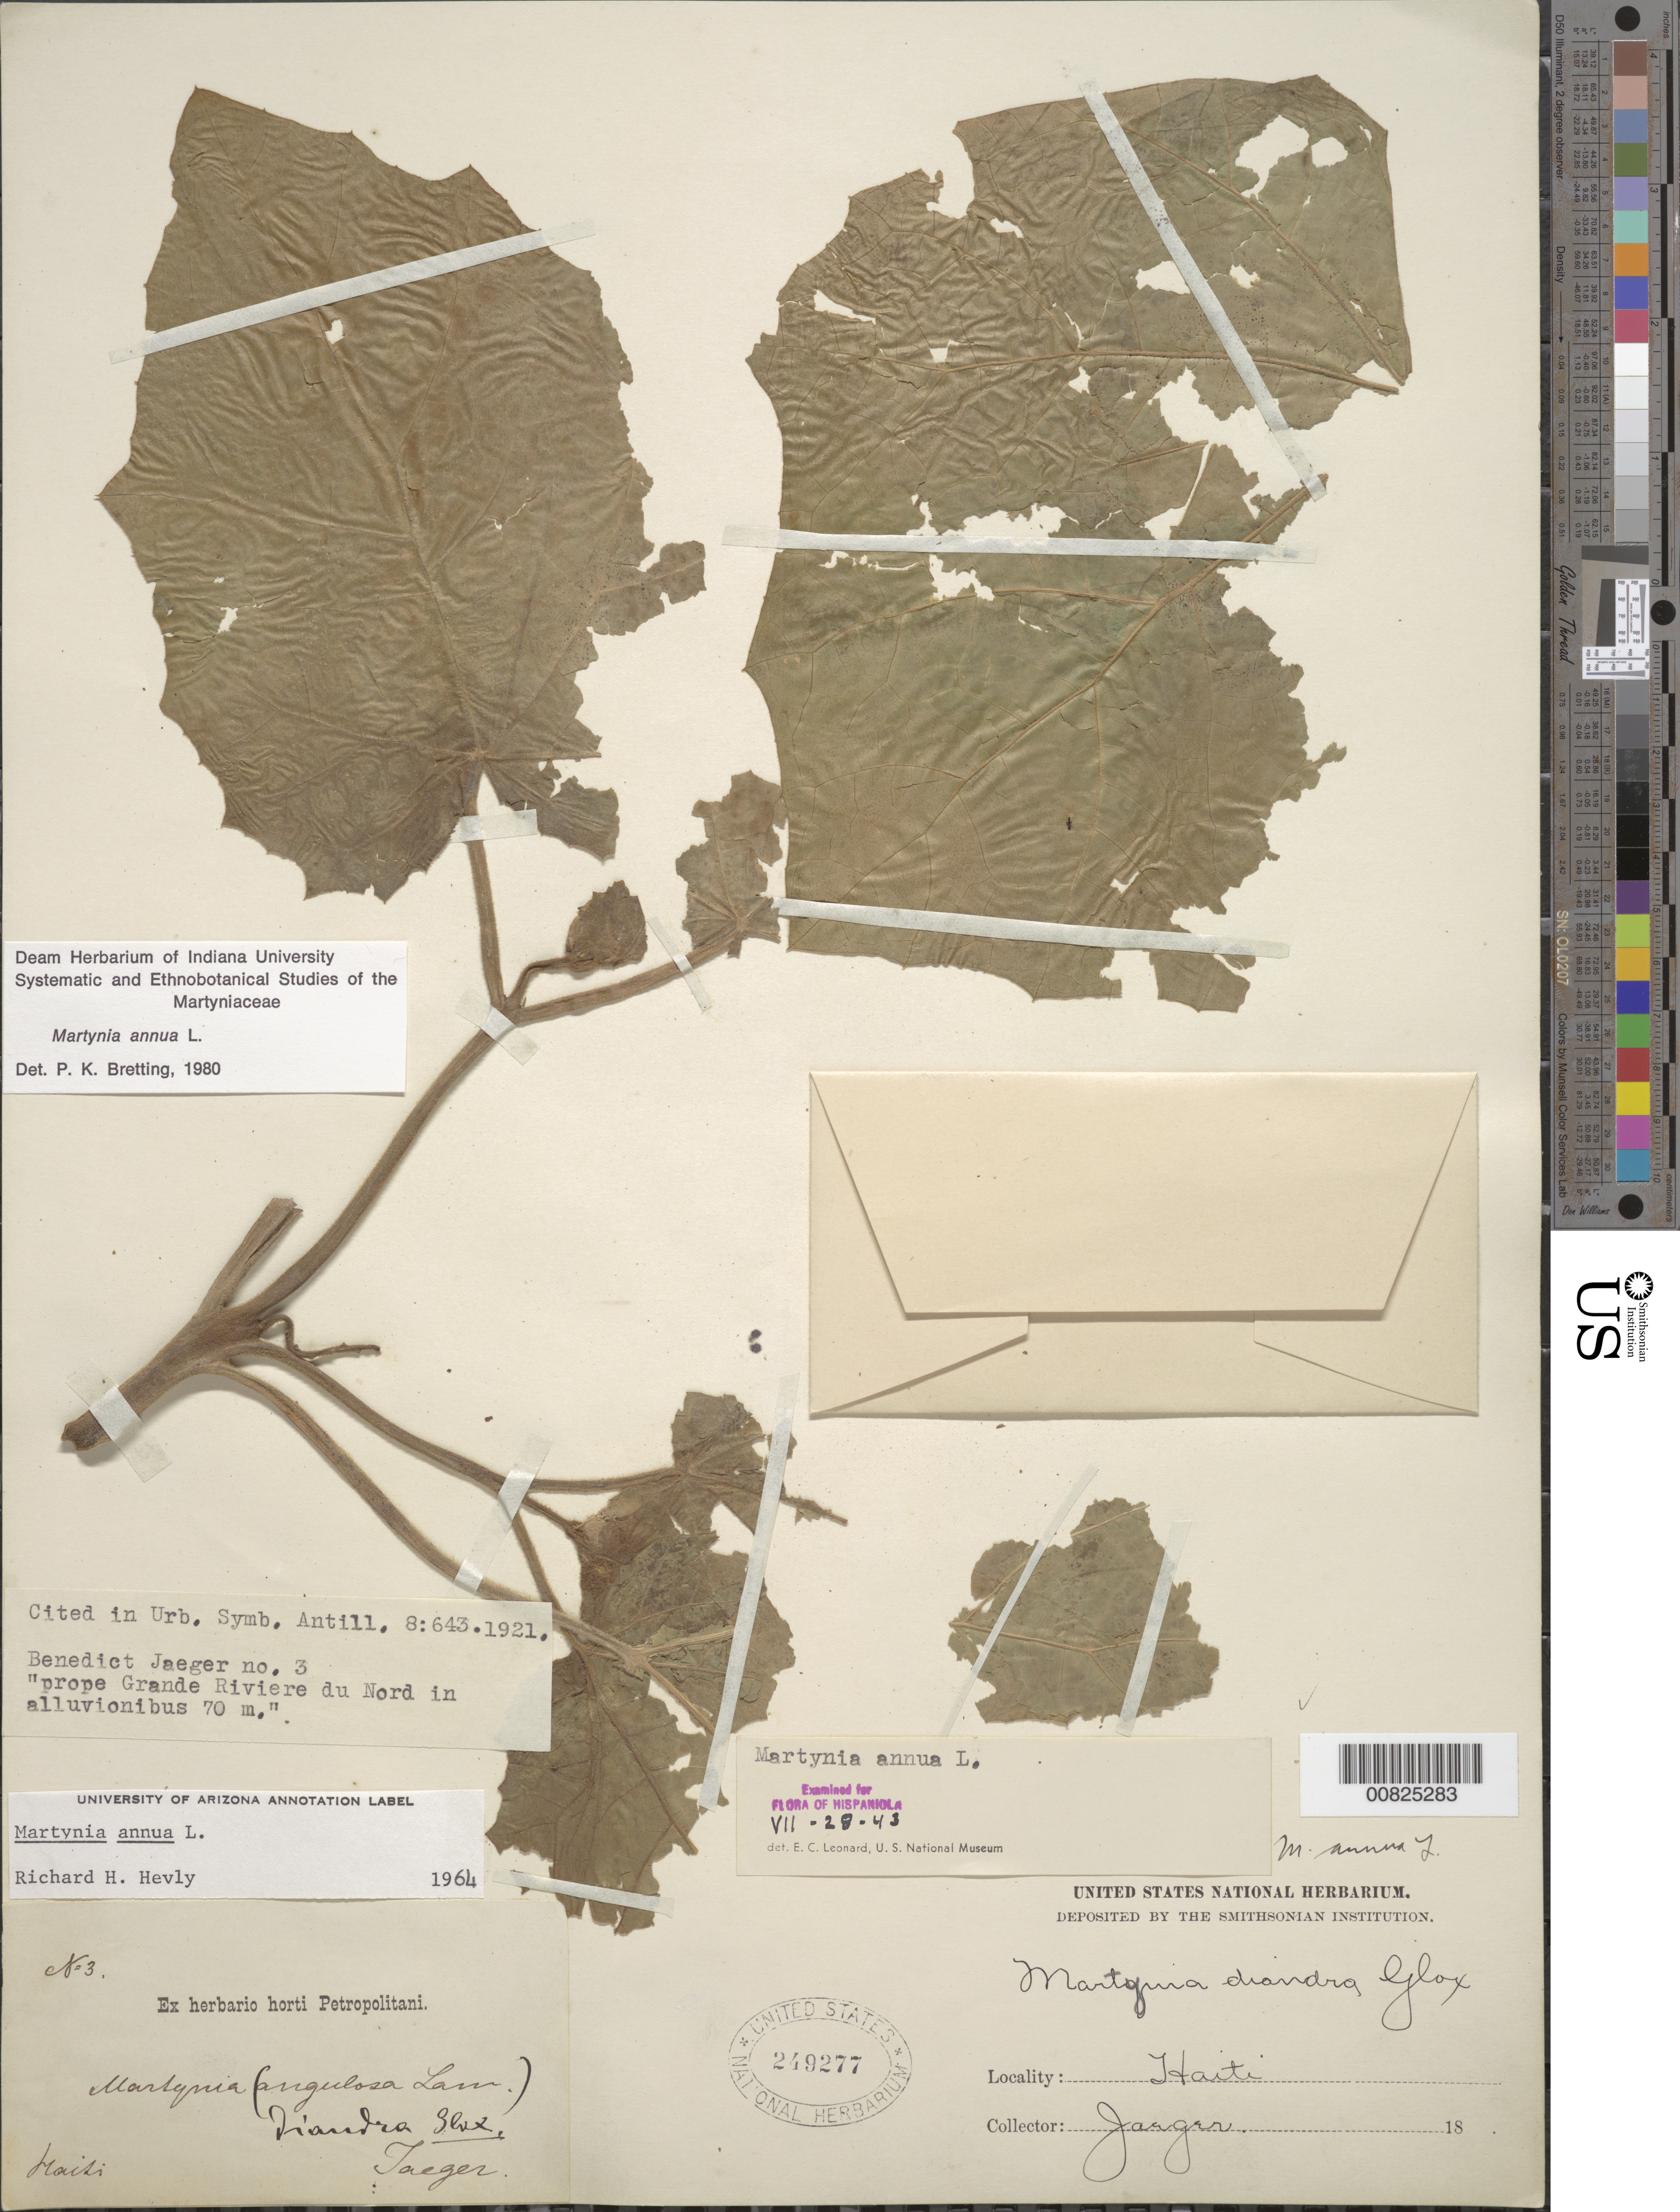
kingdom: Plantae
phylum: Tracheophyta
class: Magnoliopsida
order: Lamiales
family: Martyniaceae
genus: Martynia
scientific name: Martynia annua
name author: L.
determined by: Bretting, Peter K.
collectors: -. Jaeger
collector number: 3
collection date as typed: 18--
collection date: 1800/1899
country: Haiti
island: Hispaniola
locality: Prope Grande Riviere du Nord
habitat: Alluvionibus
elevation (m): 70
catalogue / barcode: US 249277